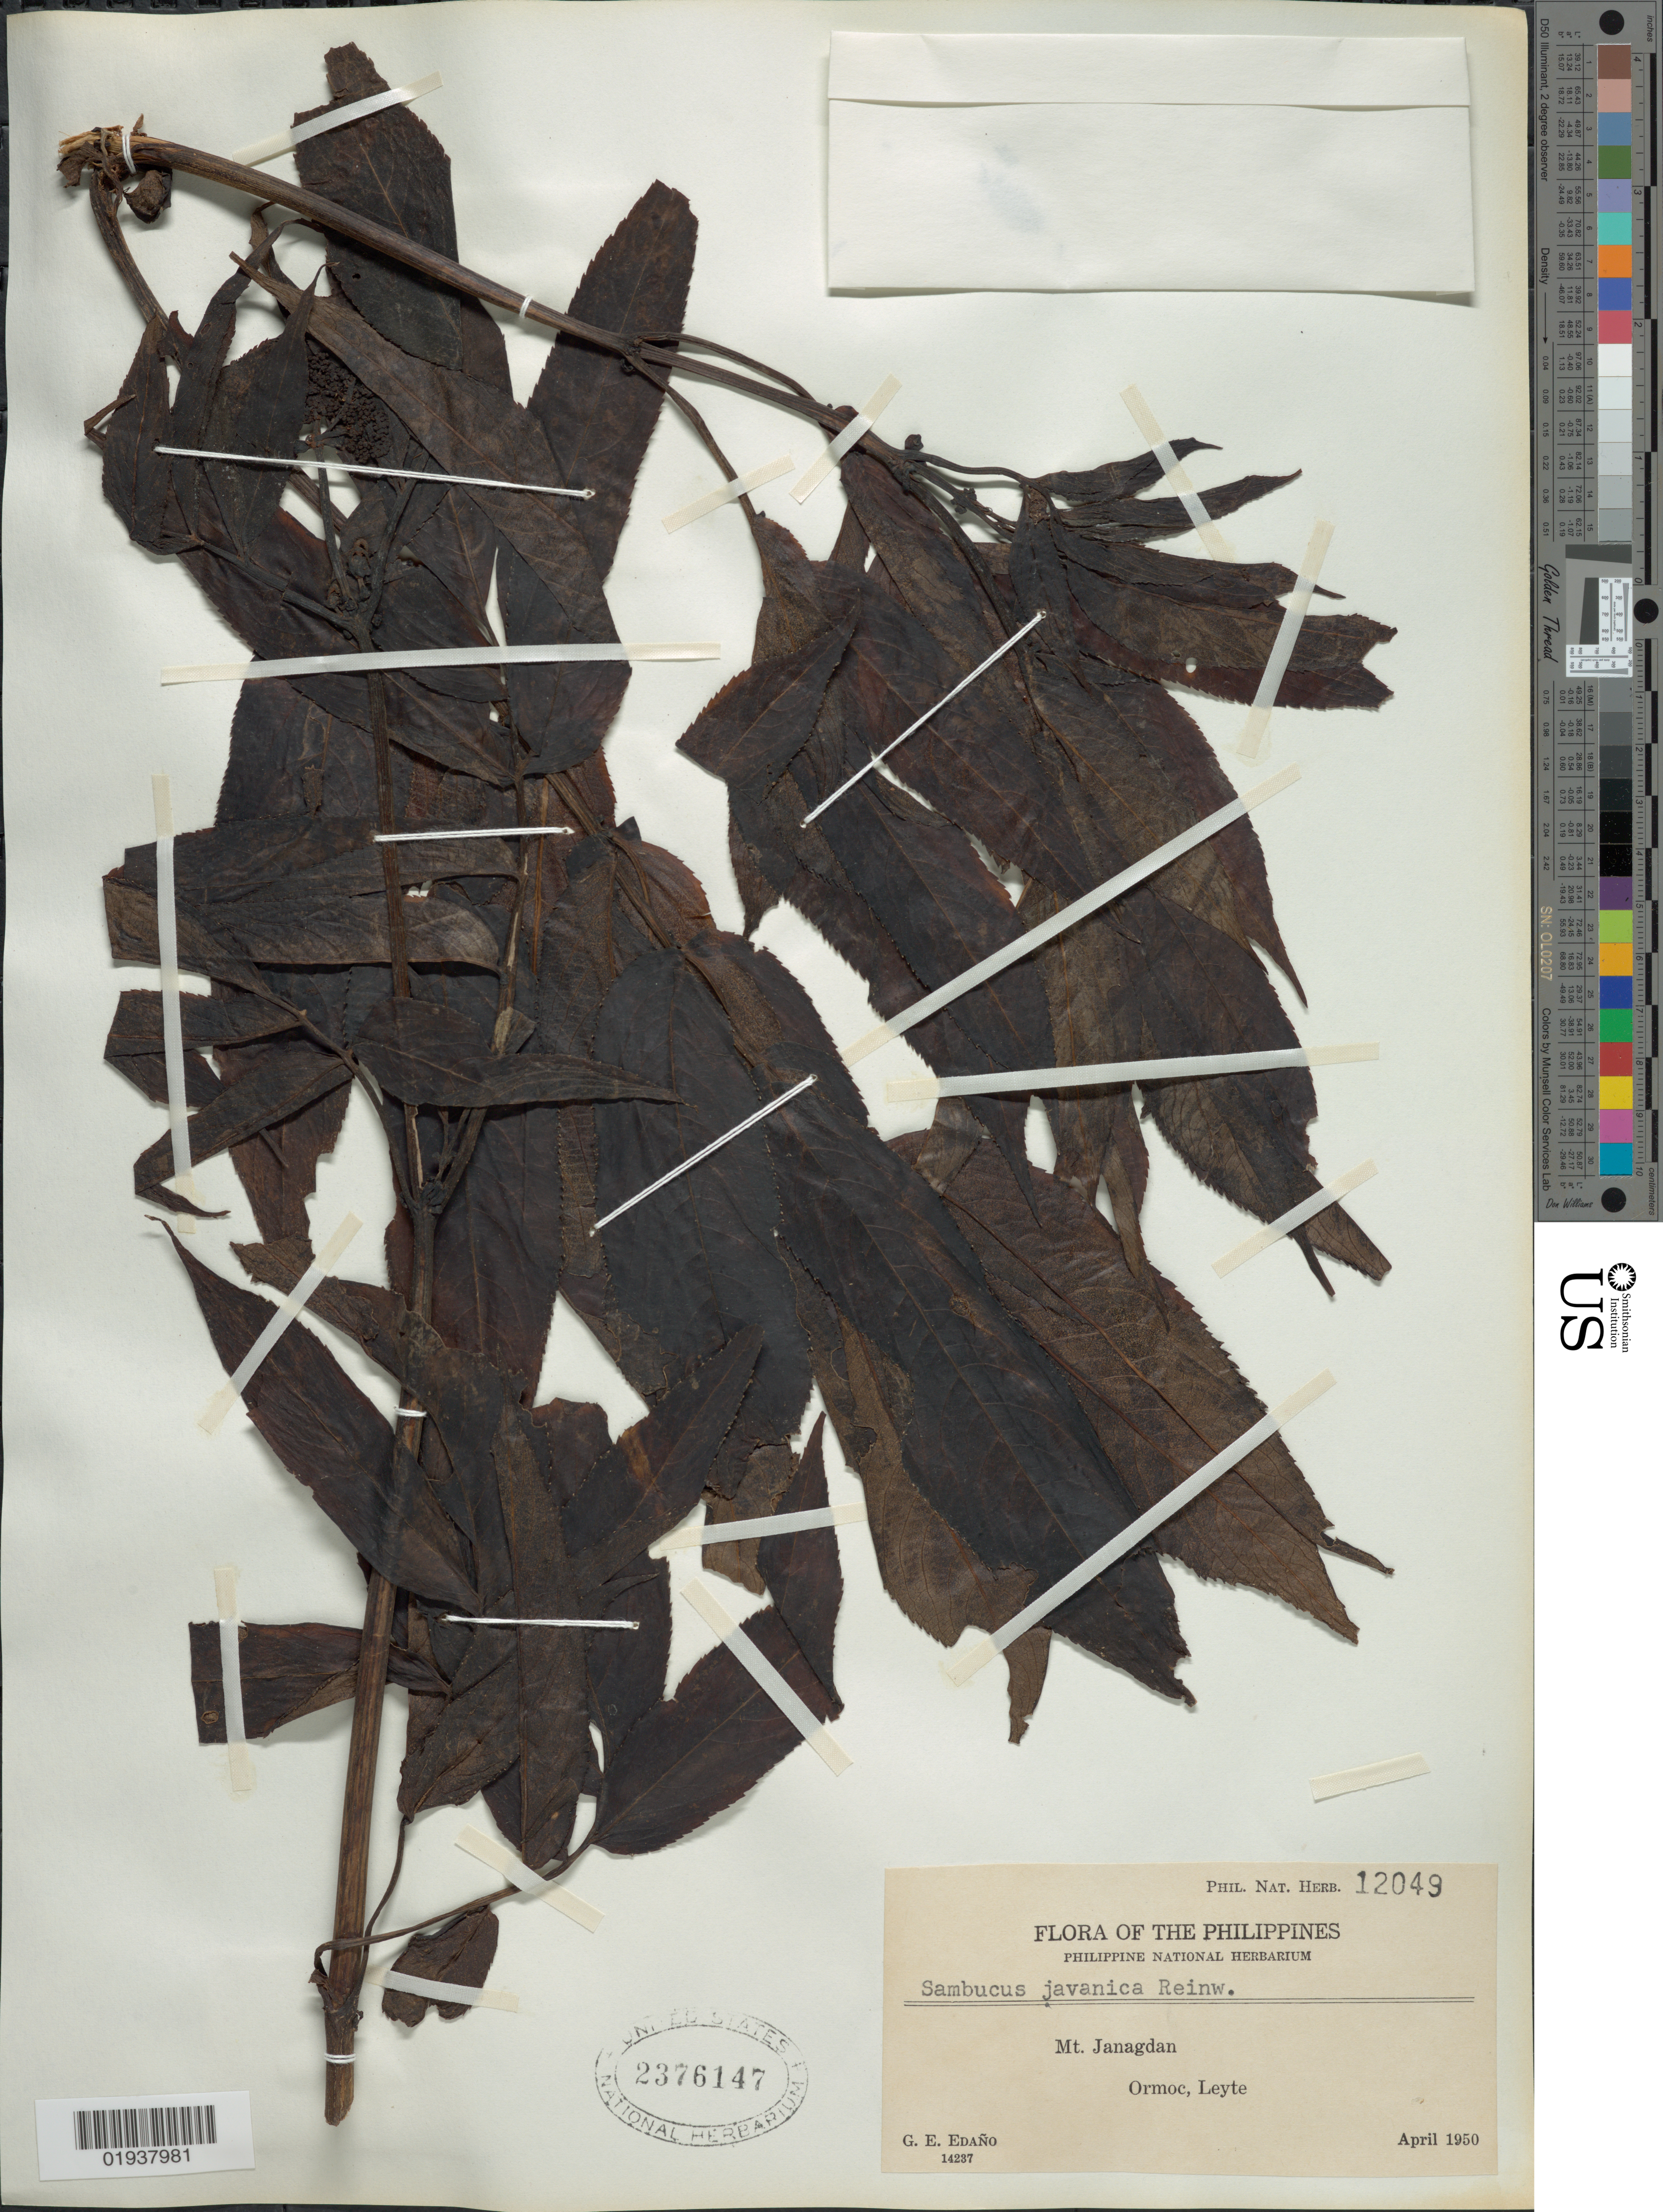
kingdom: Plantae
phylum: Tracheophyta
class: Magnoliopsida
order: Dipsacales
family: Viburnaceae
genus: Sambucus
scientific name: Sambucus javanica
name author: Blume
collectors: G. E. Edaño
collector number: Phil.Nat.Herb. 12049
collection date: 1950-04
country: Philippines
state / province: Eastern Visayas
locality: Mt. Janagdan, Ormoc, Leyte.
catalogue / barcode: US 2376147